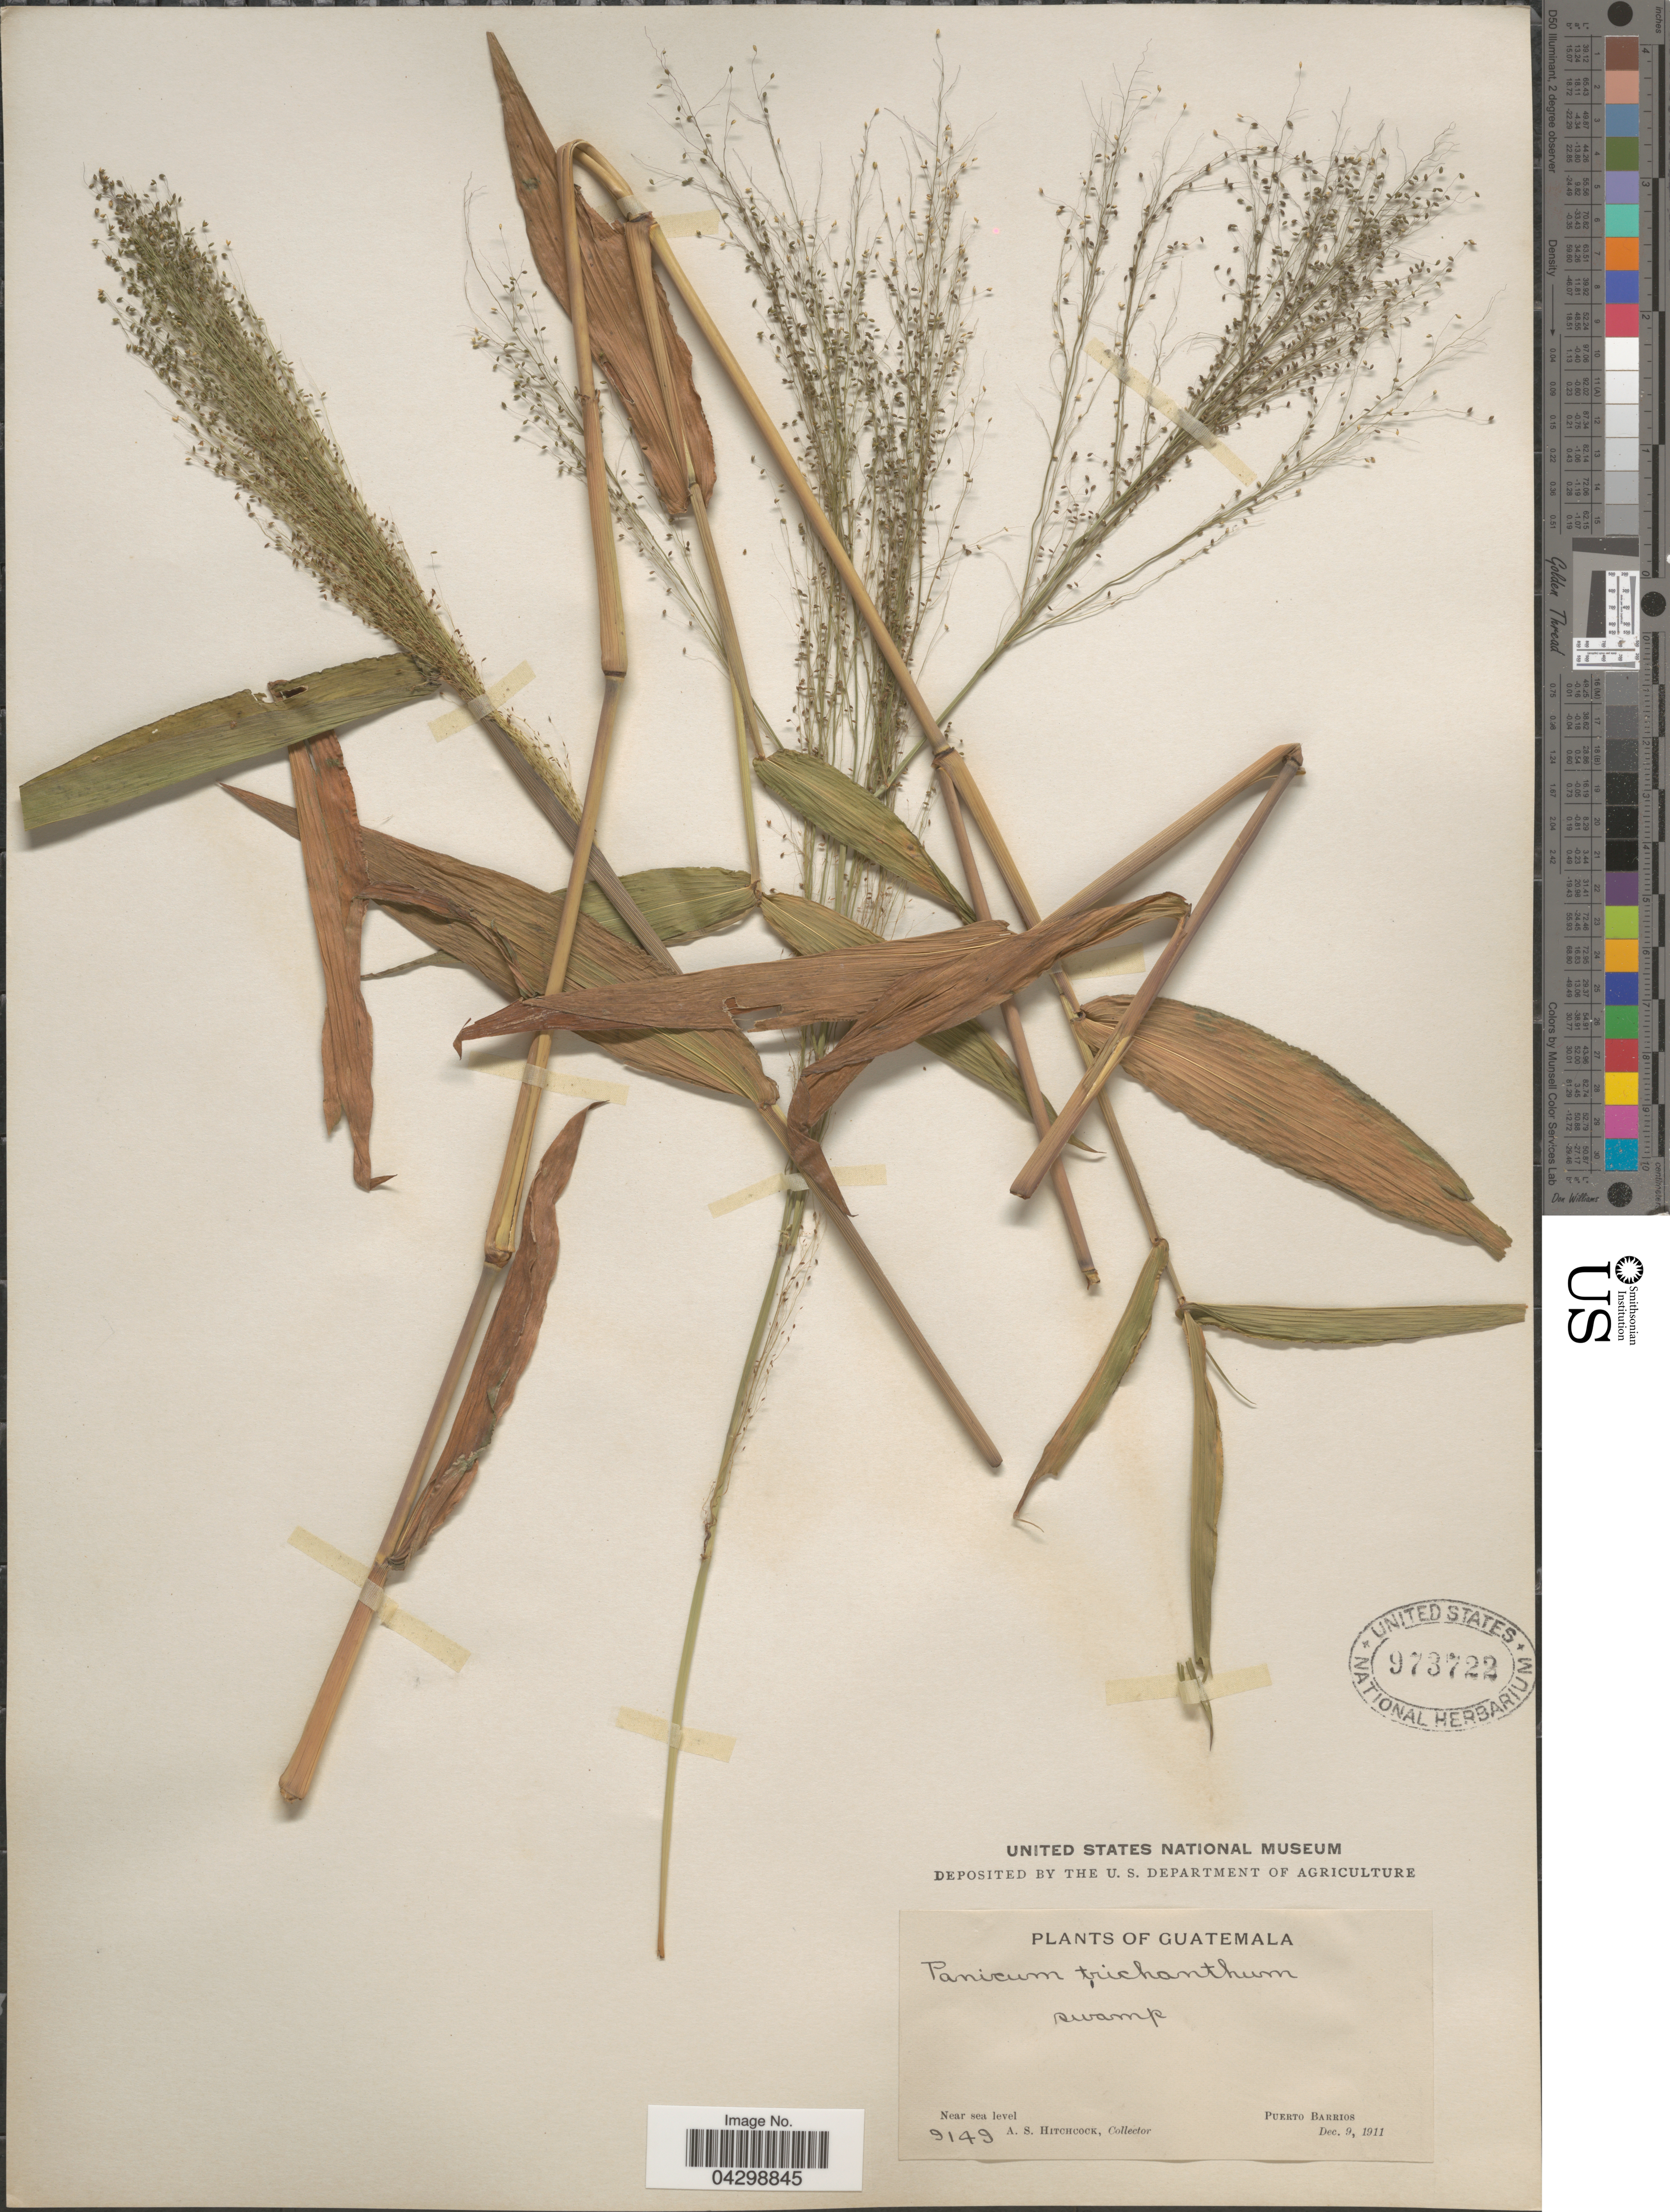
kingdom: Plantae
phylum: Tracheophyta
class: Liliopsida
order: Poales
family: Poaceae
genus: Panicum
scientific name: Panicum trichanthum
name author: Nees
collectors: A. S. Hitchcock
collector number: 9149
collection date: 1911-12-09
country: Guatemala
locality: Puerto Barrios.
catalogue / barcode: US 973722